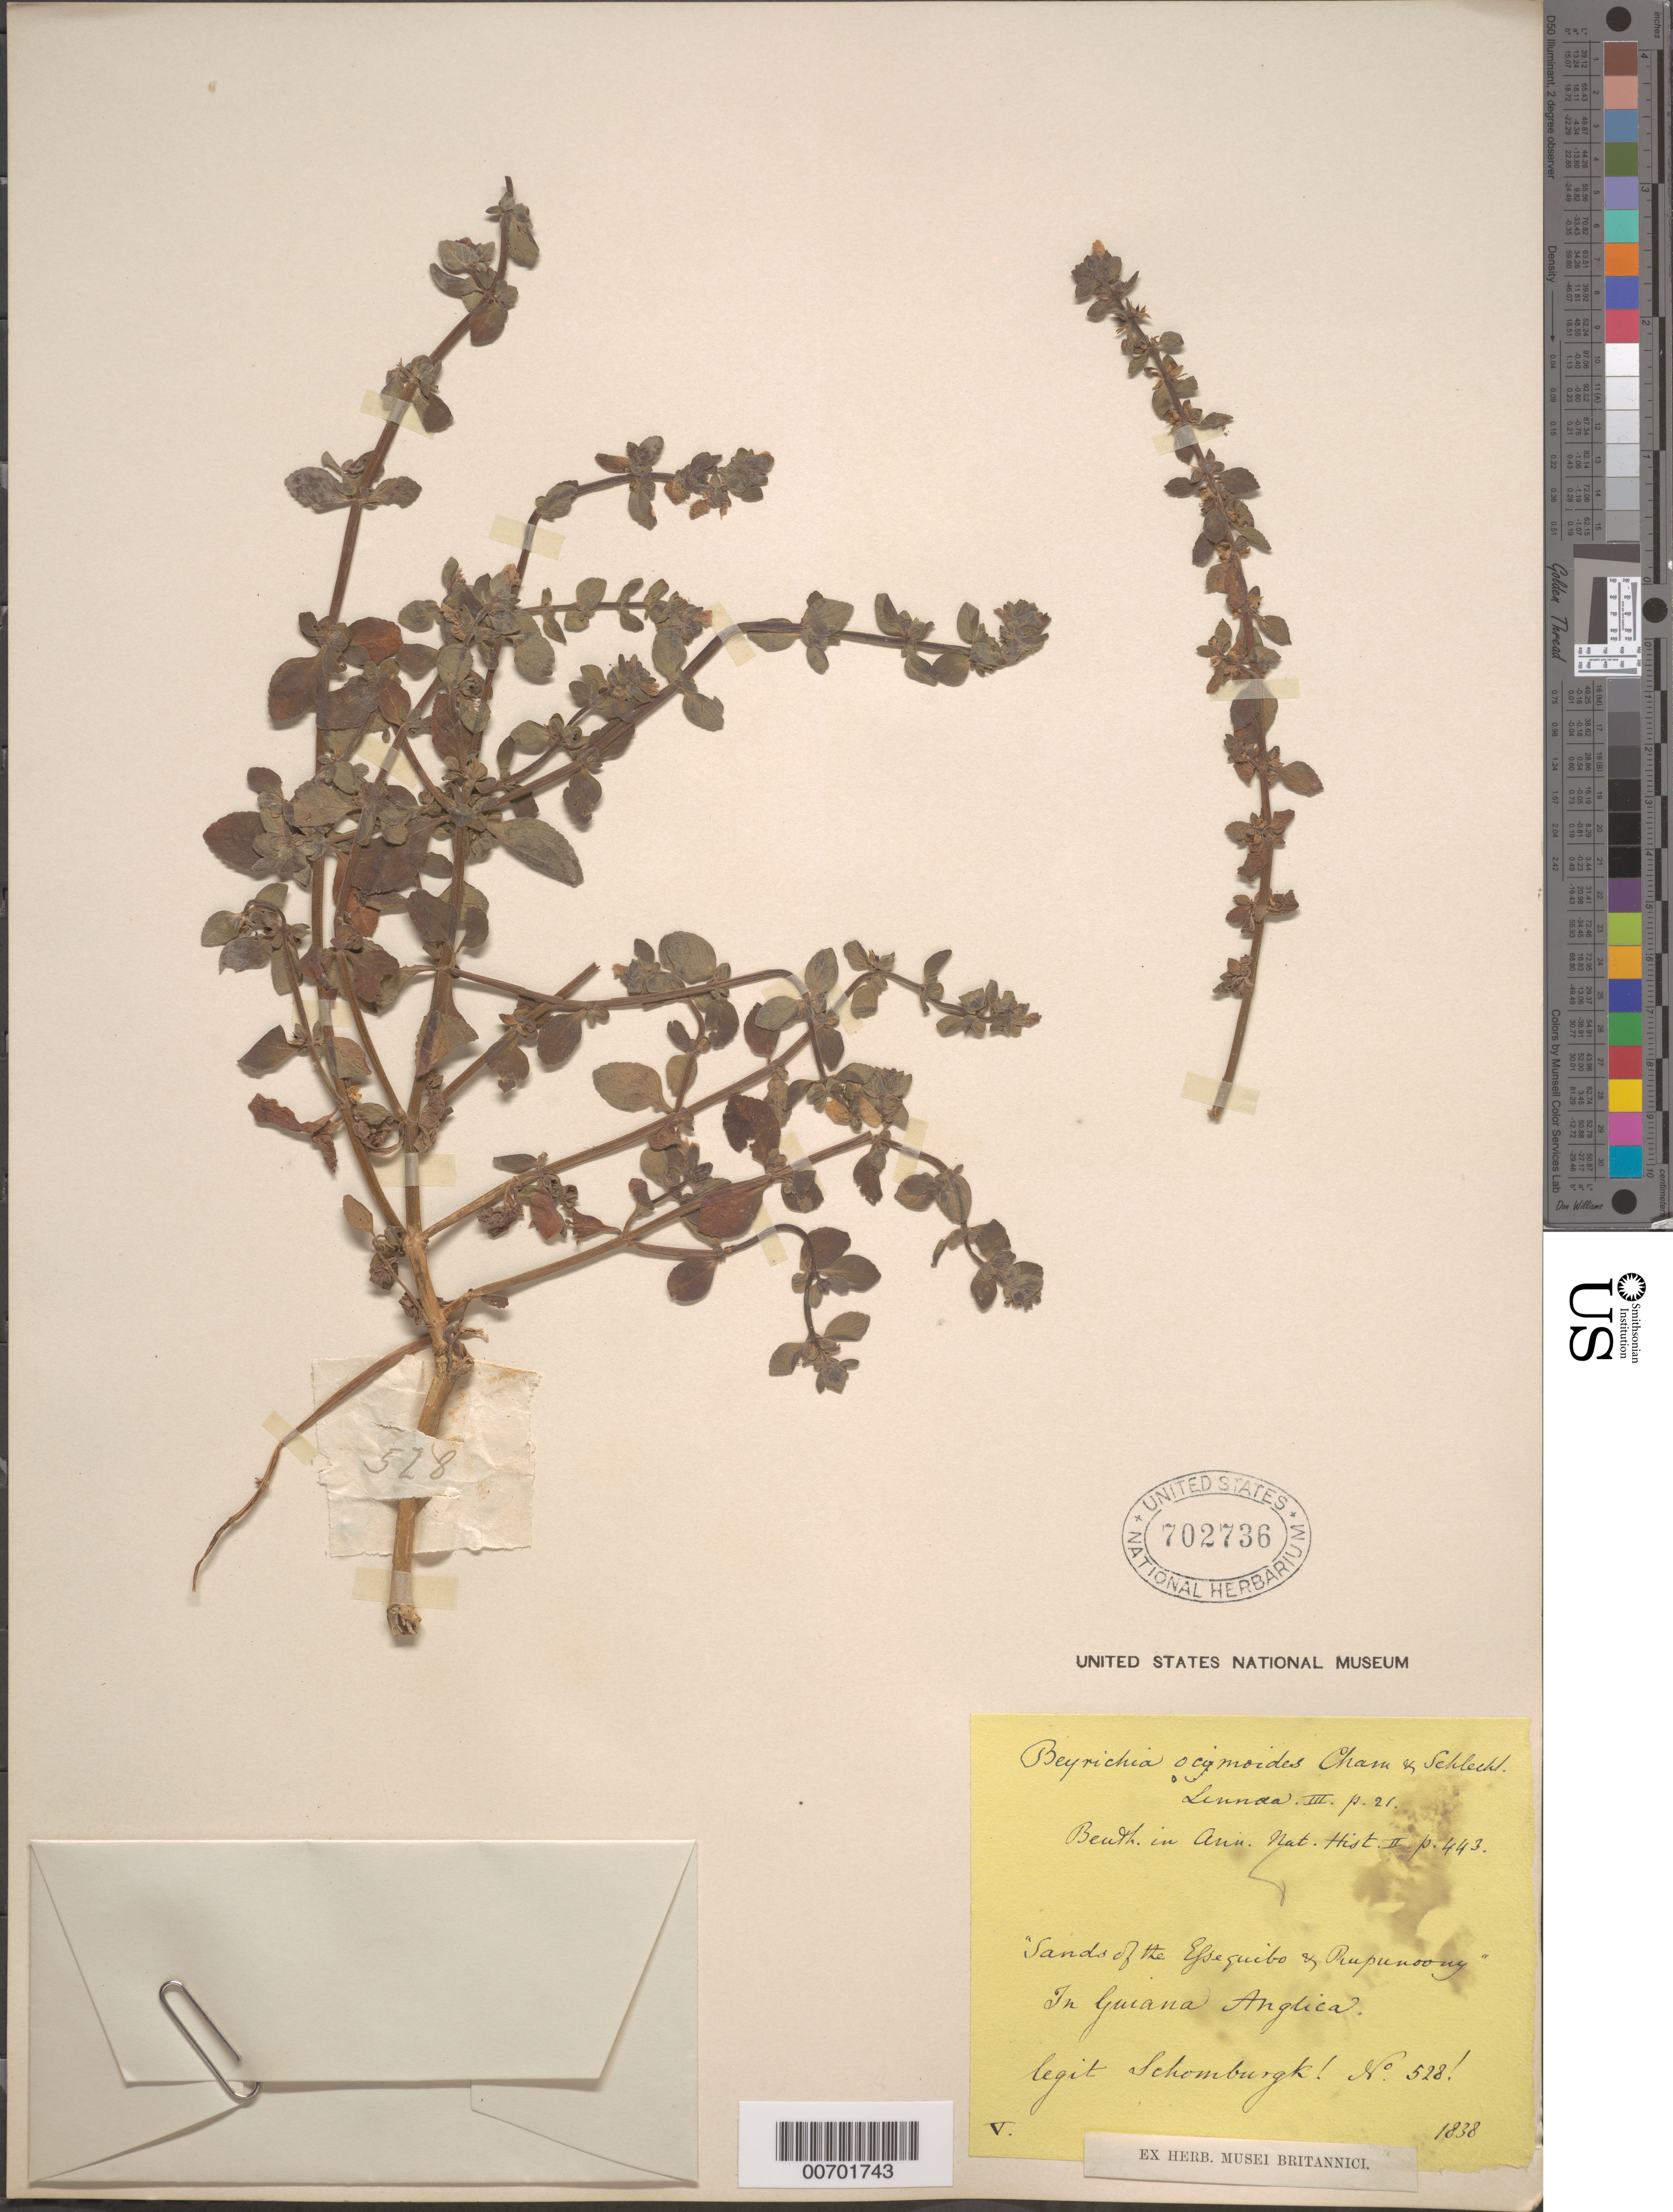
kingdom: Plantae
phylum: Tracheophyta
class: Magnoliopsida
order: Lamiales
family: Plantaginaceae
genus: Matourea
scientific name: Matourea ocymoides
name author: (Cham. & Schltdl.) Colletta & V.C. Souza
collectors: R. H. Schomburgk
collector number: I 528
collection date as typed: May 1838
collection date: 1838-05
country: Guyana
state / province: U. Takutu-U. Essequibo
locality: Essequibo and Rupununi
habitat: Sands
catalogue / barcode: US 702736